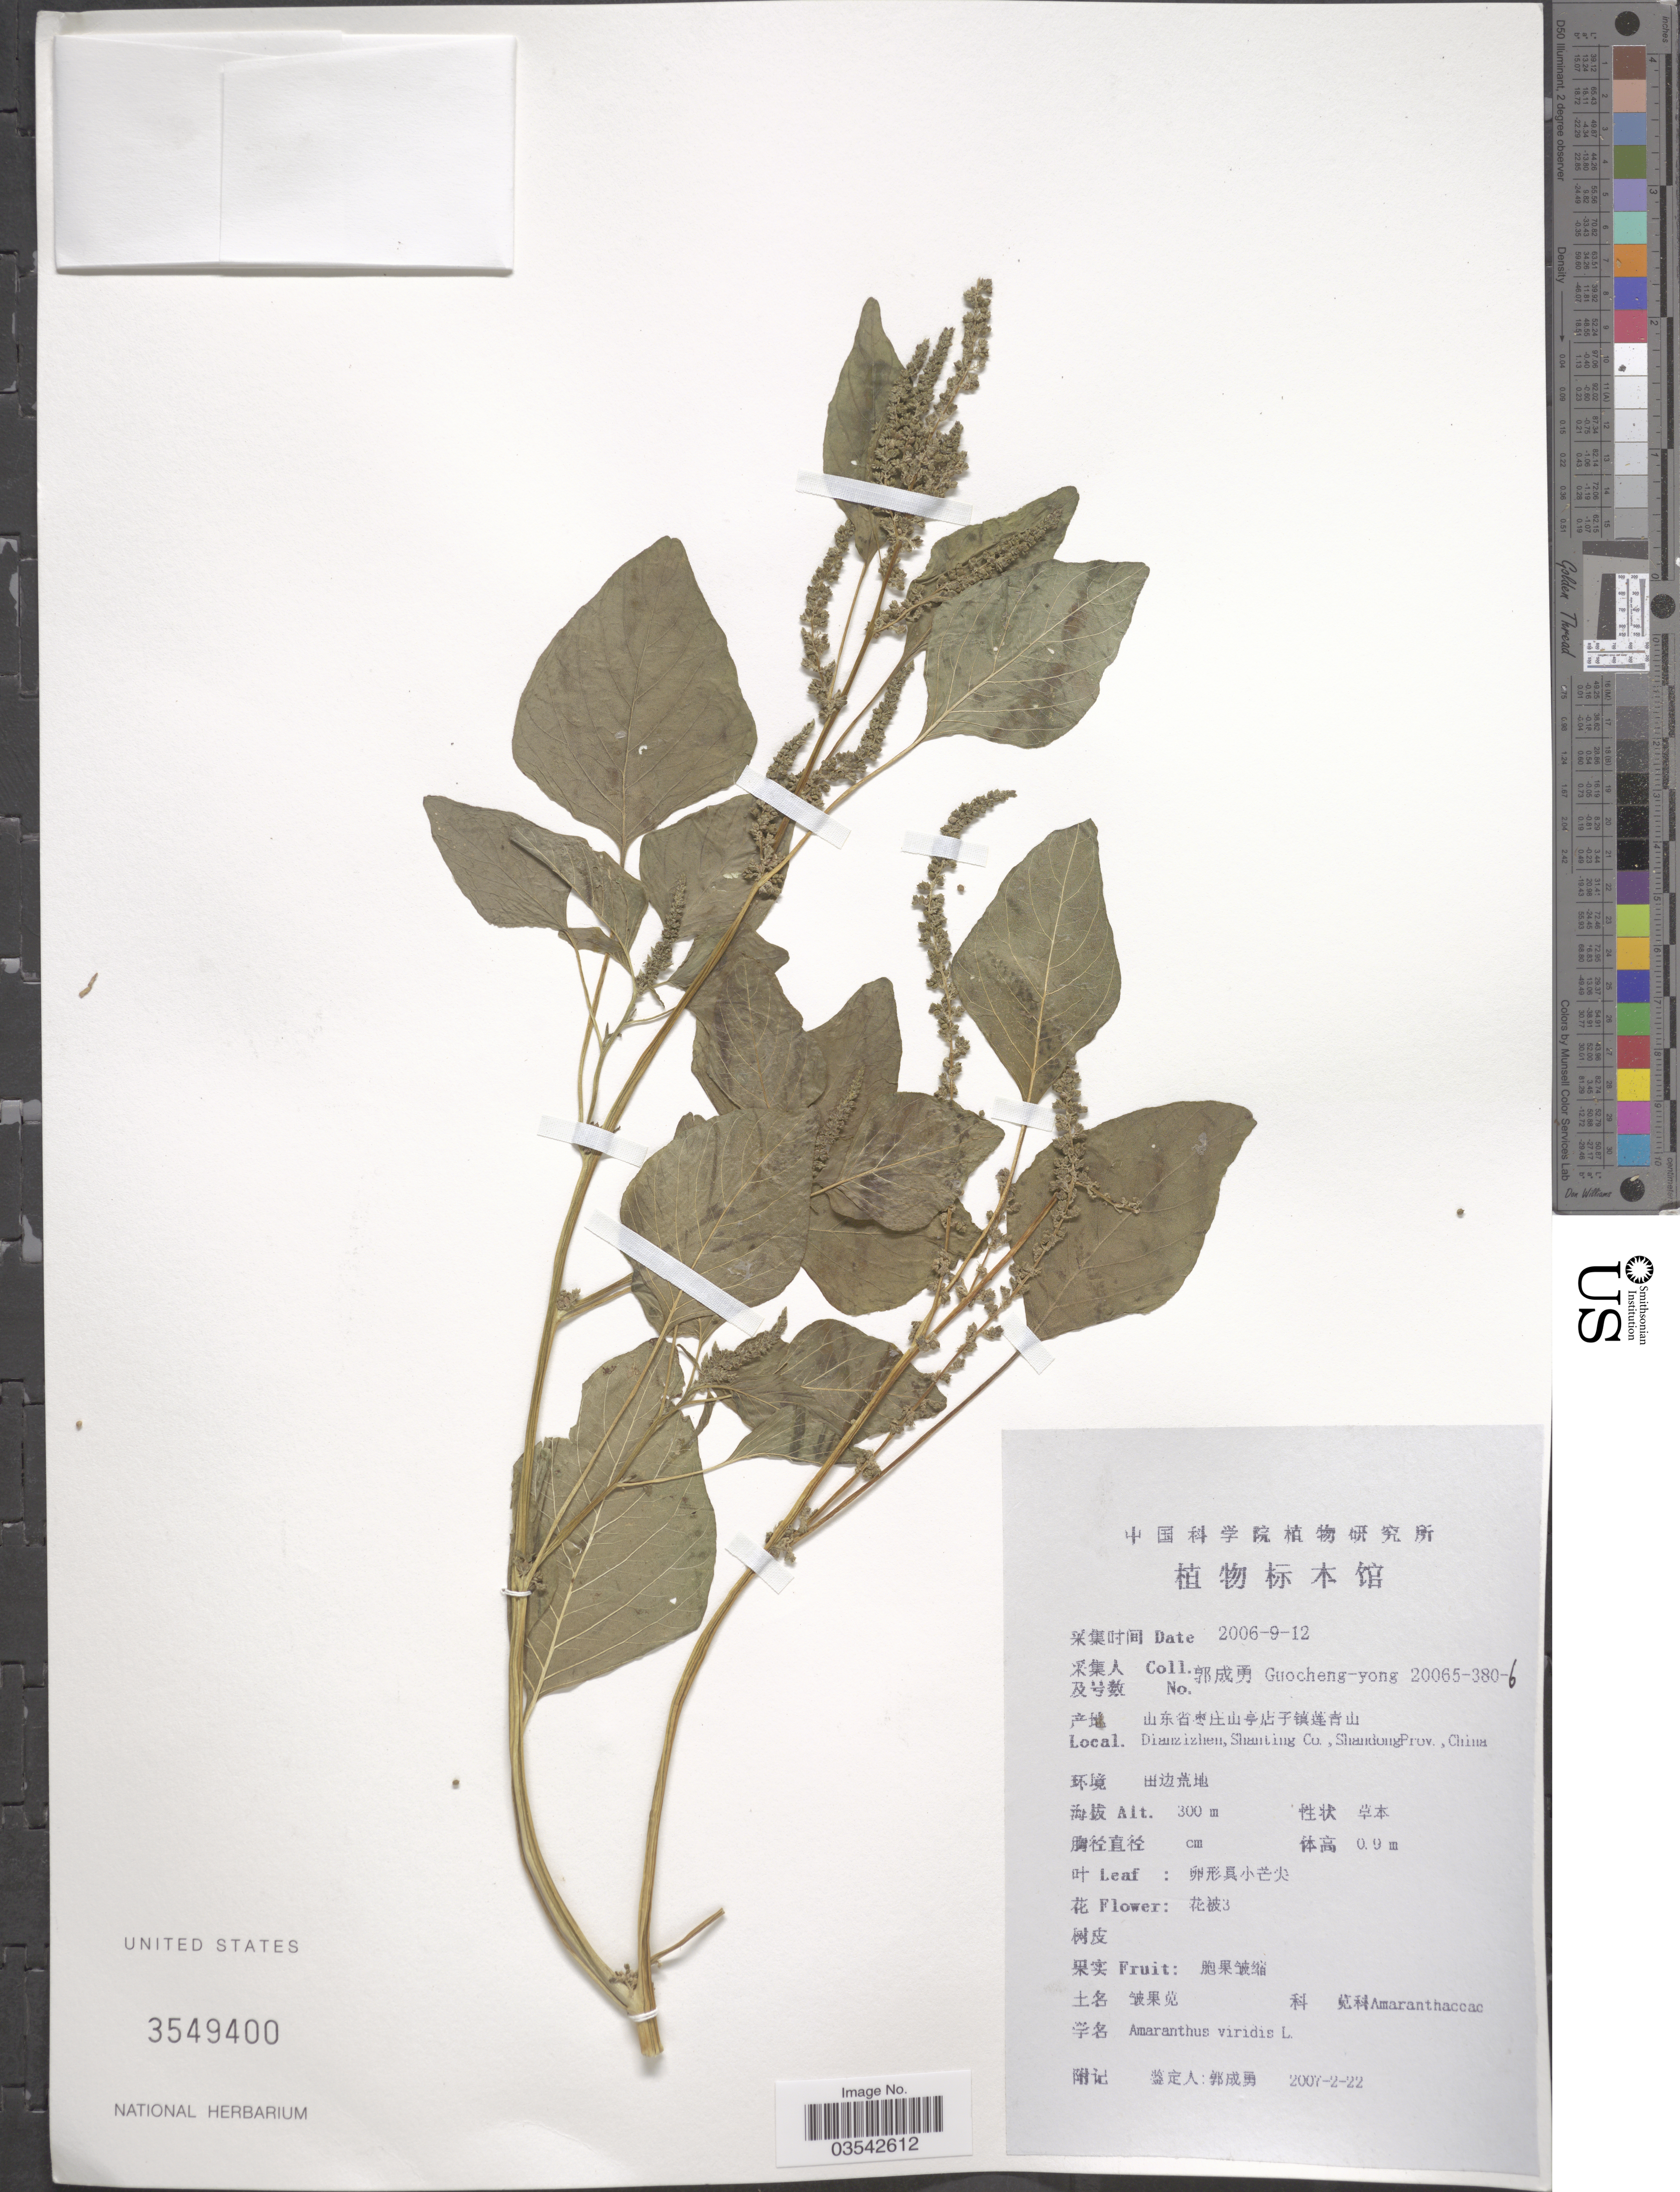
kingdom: Plantae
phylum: Tracheophyta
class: Magnoliopsida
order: Caryophyllales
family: Amaranthaceae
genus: Amaranthus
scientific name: Amaranthus viridis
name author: L.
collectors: Guo cheng-yong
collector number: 20065-380-6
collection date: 2006-09-12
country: China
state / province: Shandong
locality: Dianzizhen, Shanting Co.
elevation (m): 300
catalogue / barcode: US 3549400